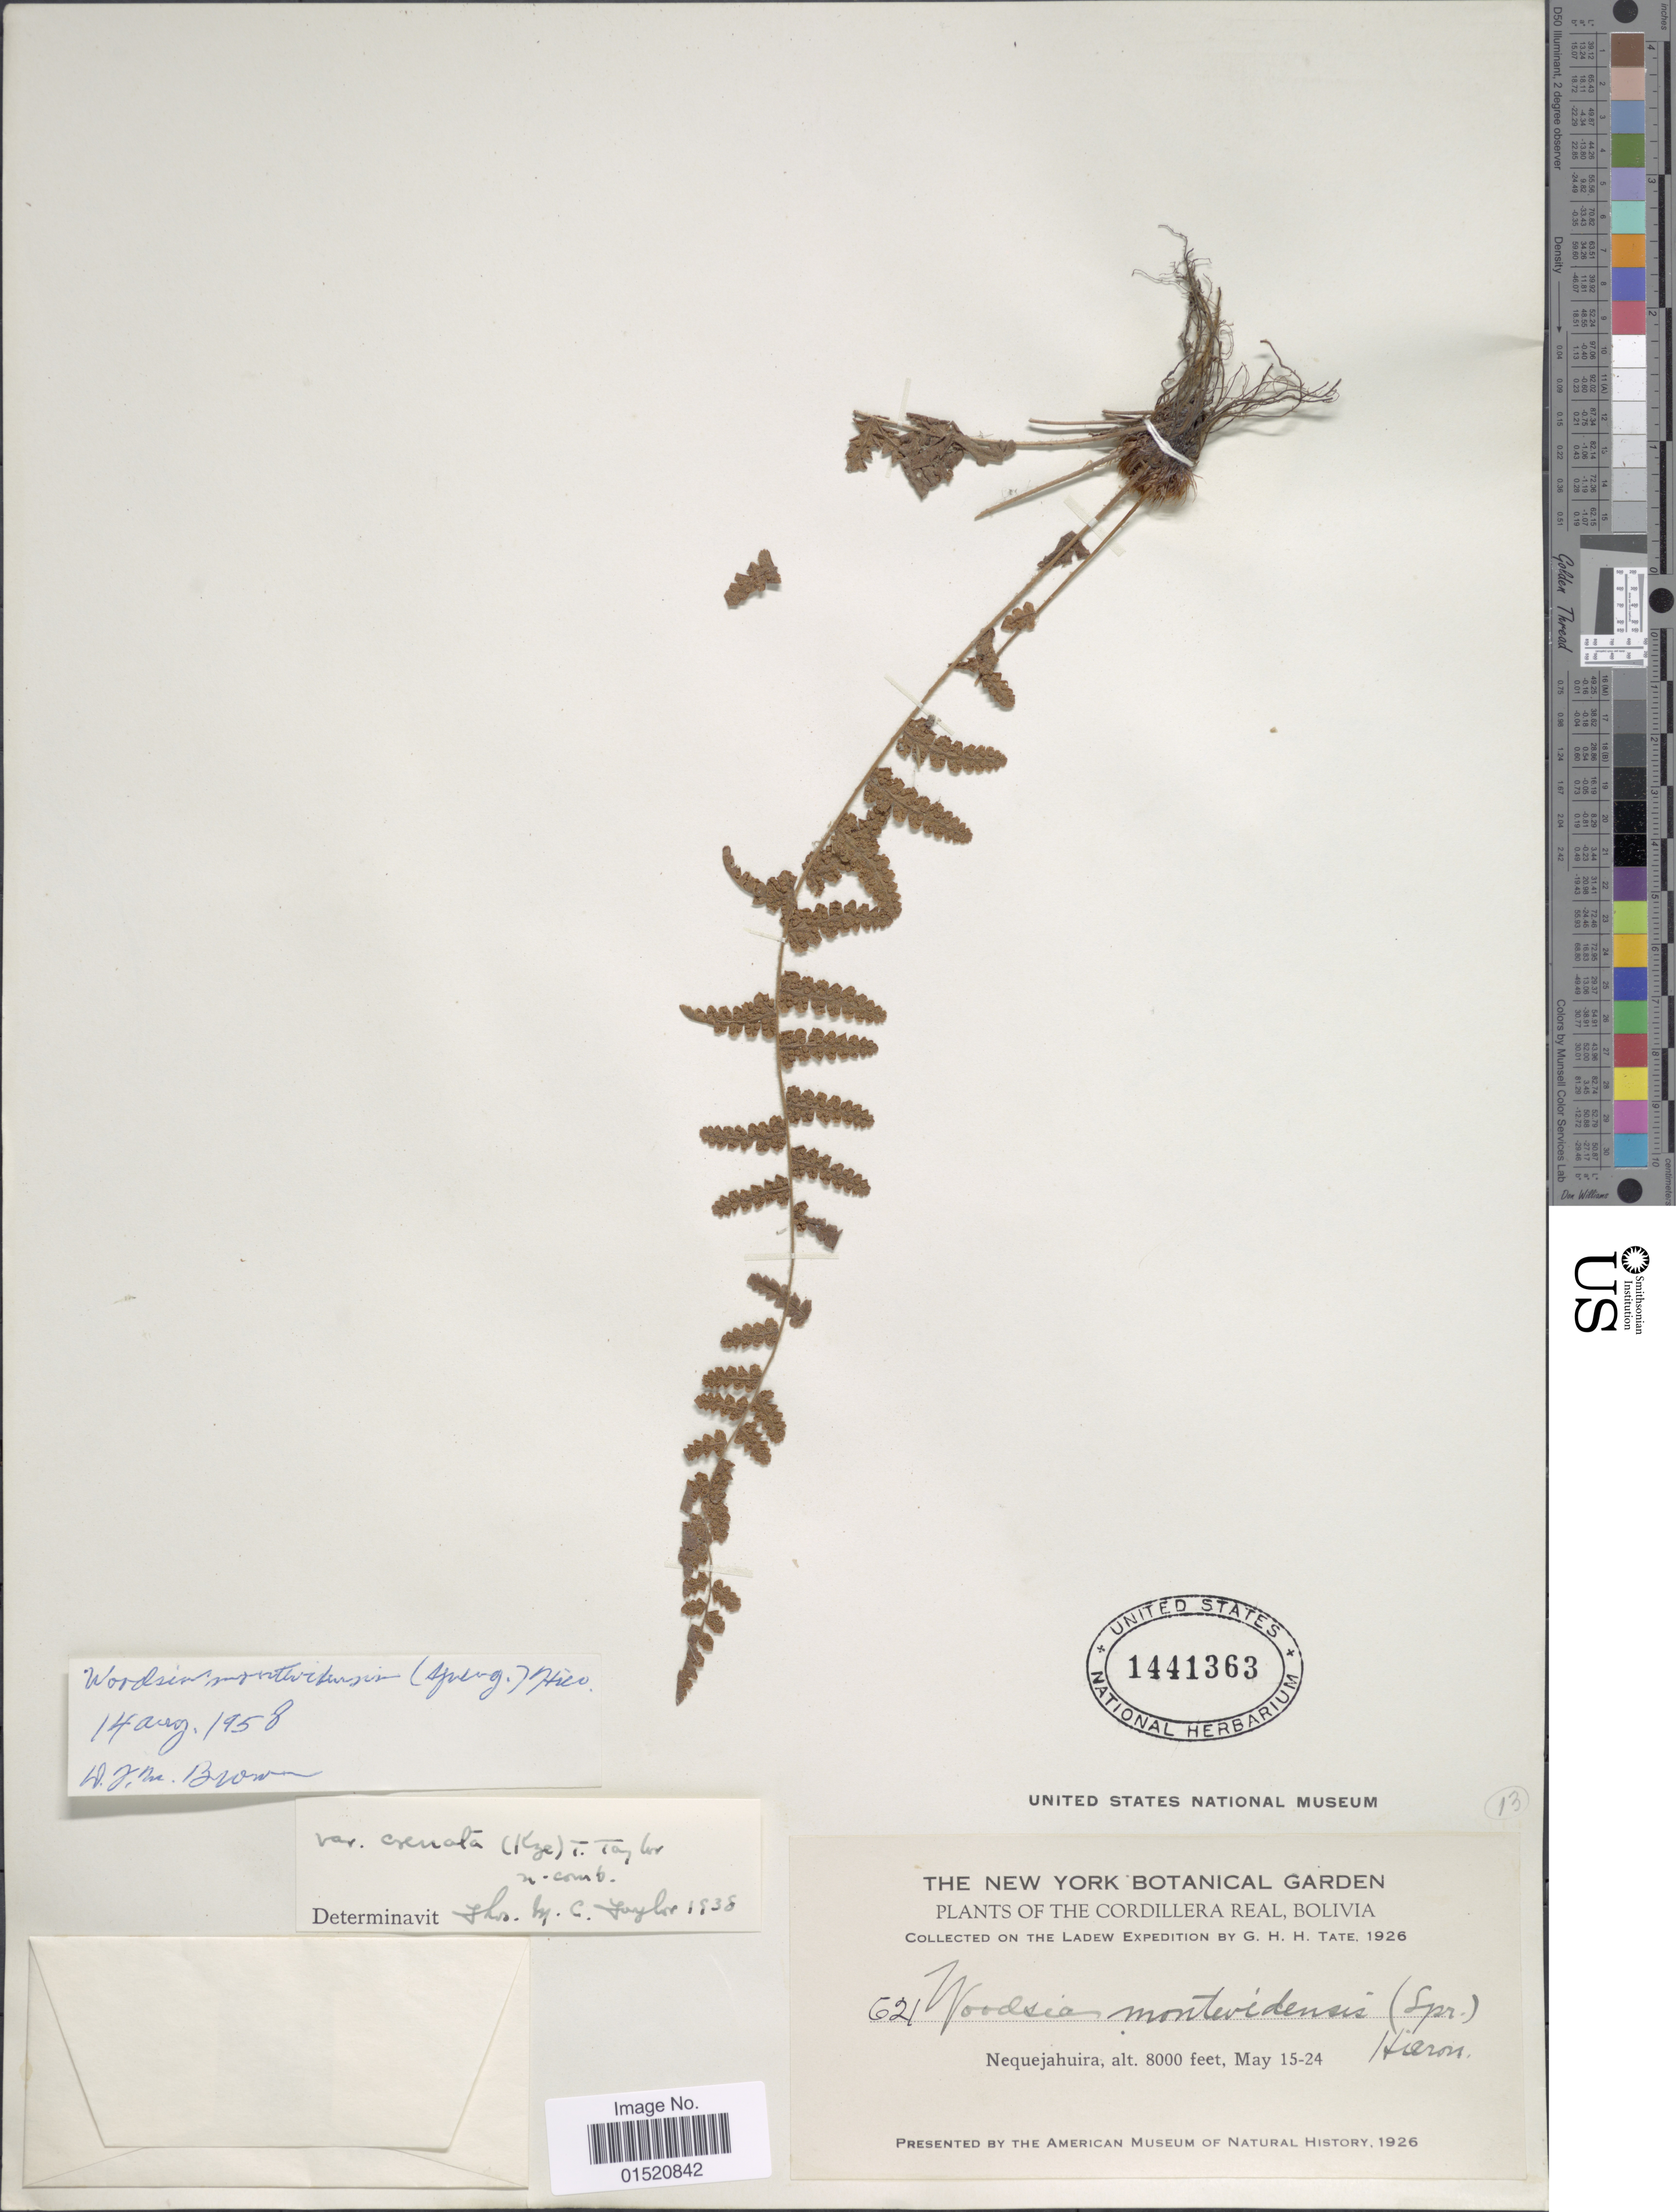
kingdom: Plantae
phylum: Tracheophyta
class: Polypodiopsida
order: Polypodiales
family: Woodsiaceae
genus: Woodsia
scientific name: Woodsia montevidensis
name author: (Spreng.) Hieron.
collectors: G. H. H.Tate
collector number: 621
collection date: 1926-05-15/1926-05-24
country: Bolivia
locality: The Cordillera, Nequejahuira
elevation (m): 2438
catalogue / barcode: US 1441363